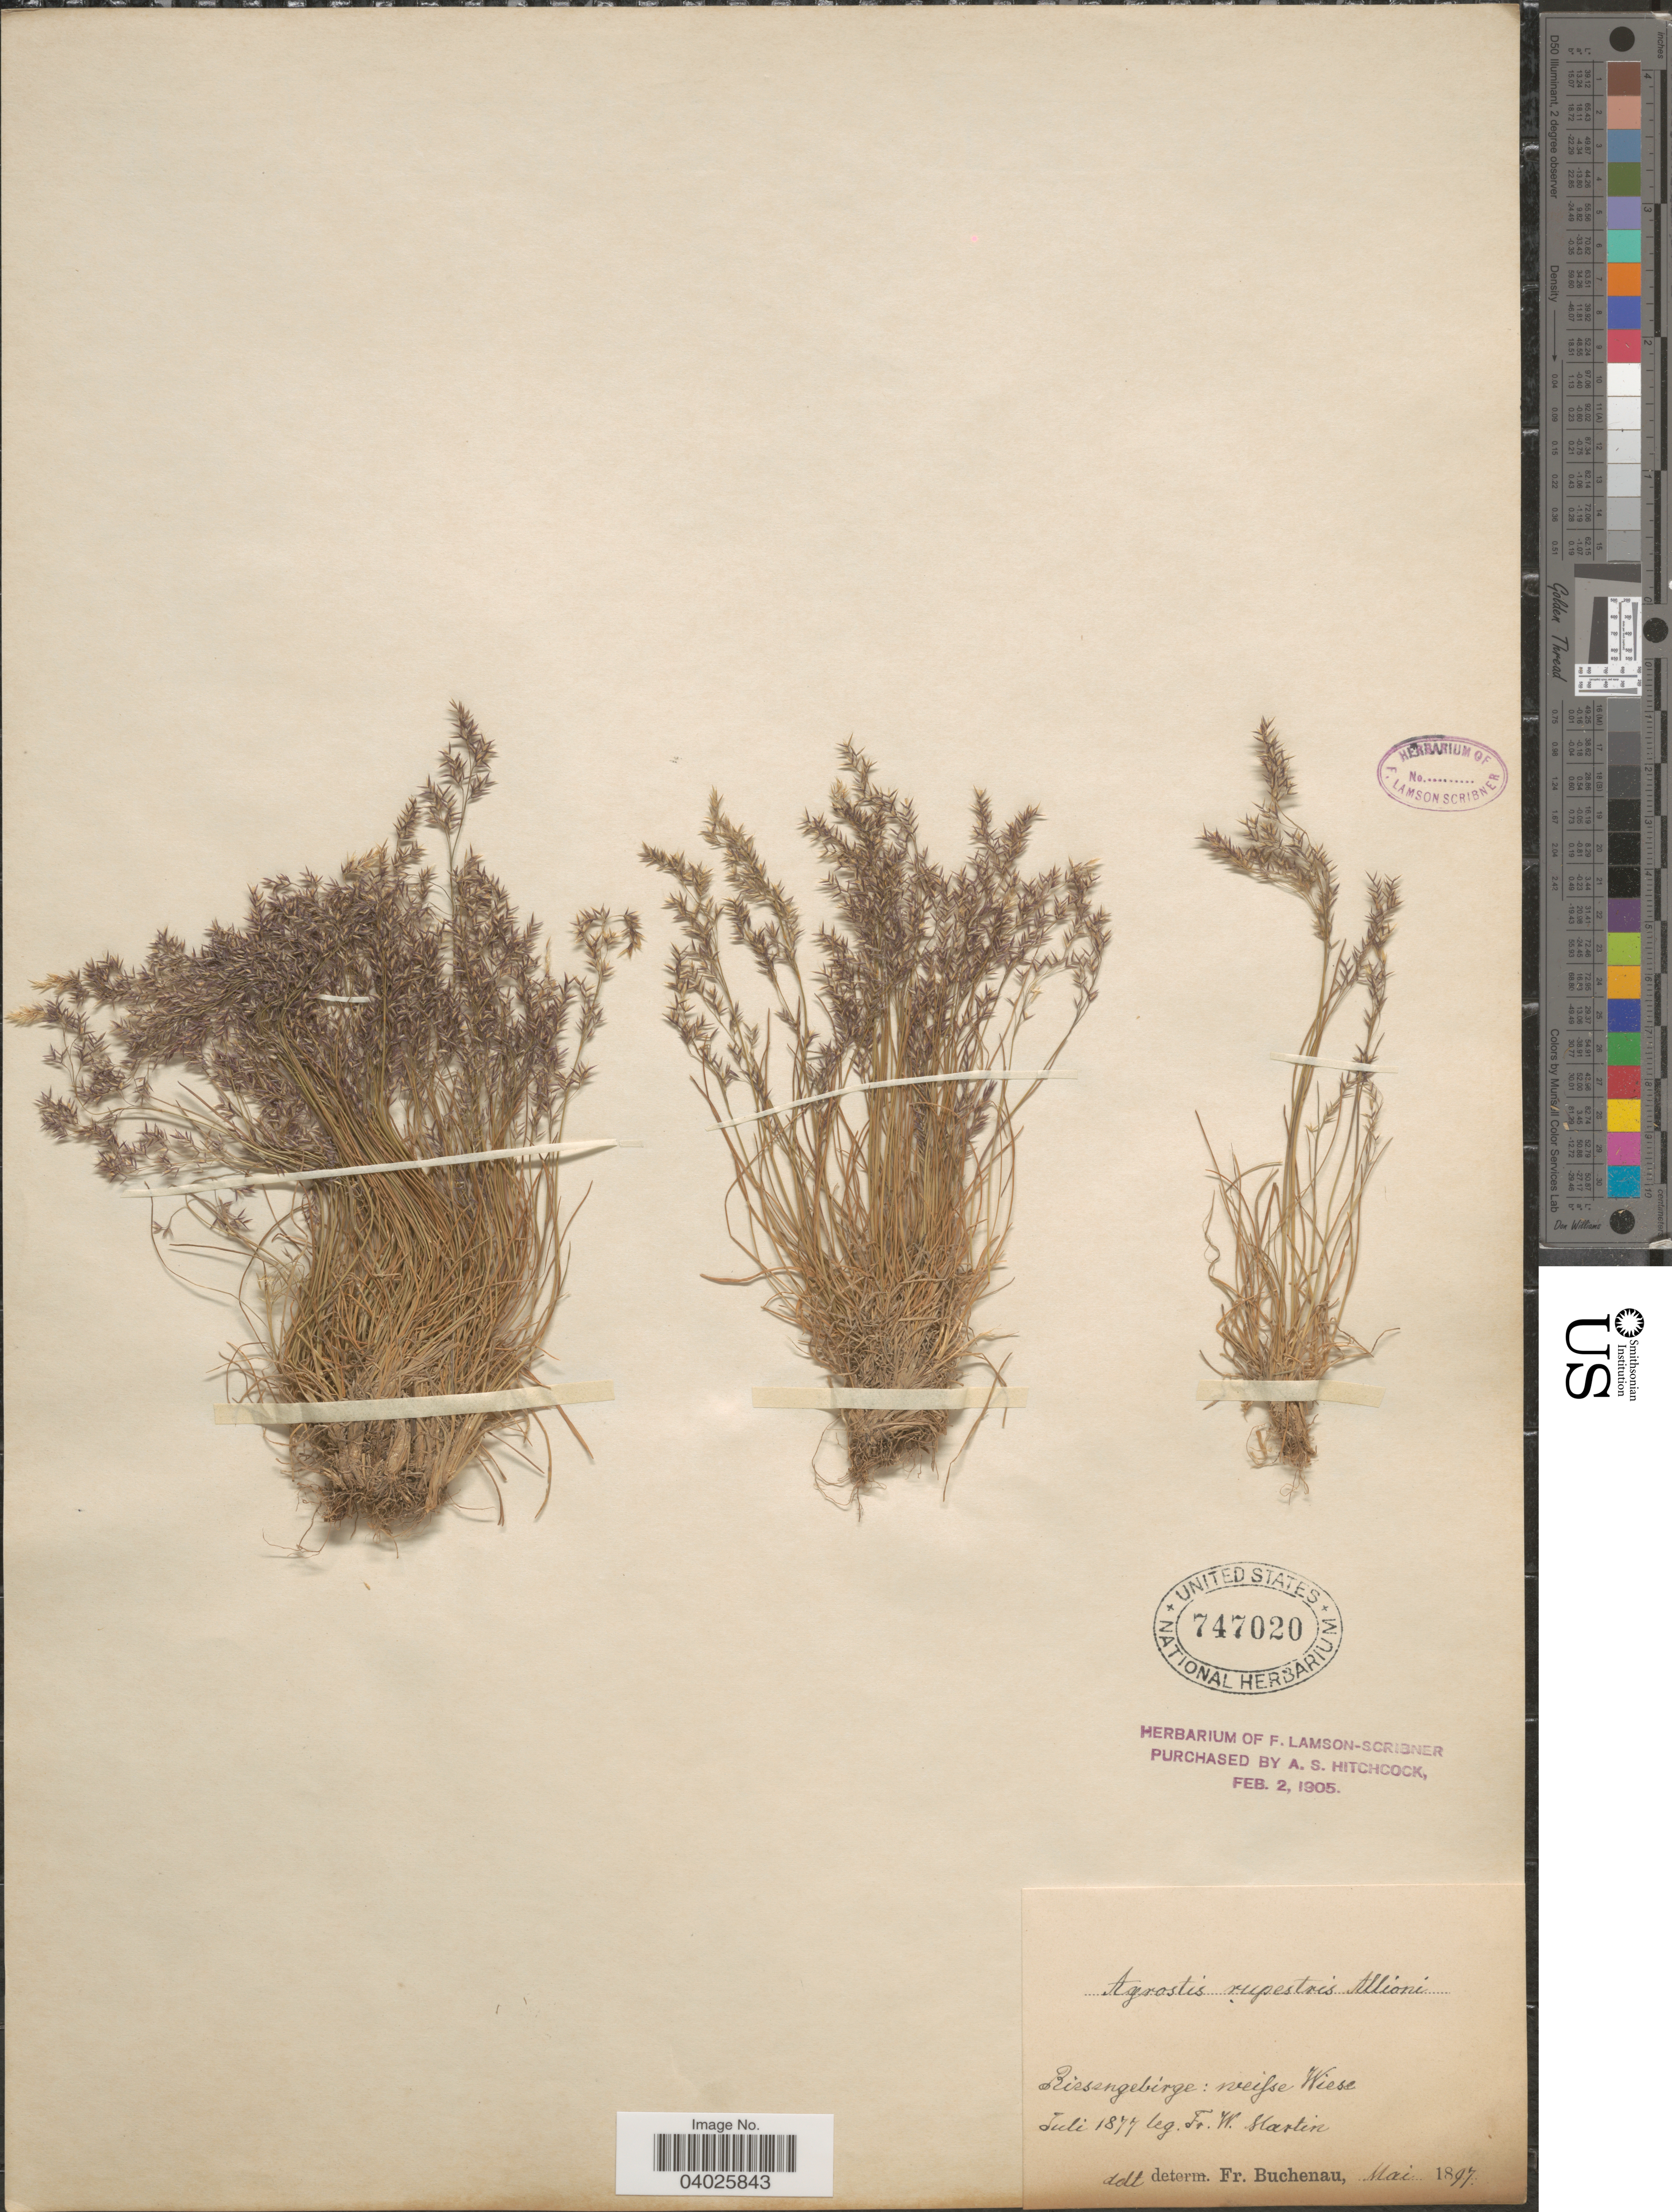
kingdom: Plantae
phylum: Tracheophyta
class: Liliopsida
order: Poales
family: Poaceae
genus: Agrostis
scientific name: Agrostis rupestris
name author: All.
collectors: F. Martin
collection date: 1877-07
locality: Riesengebirge: weisse Wiese.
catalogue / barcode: US 747020